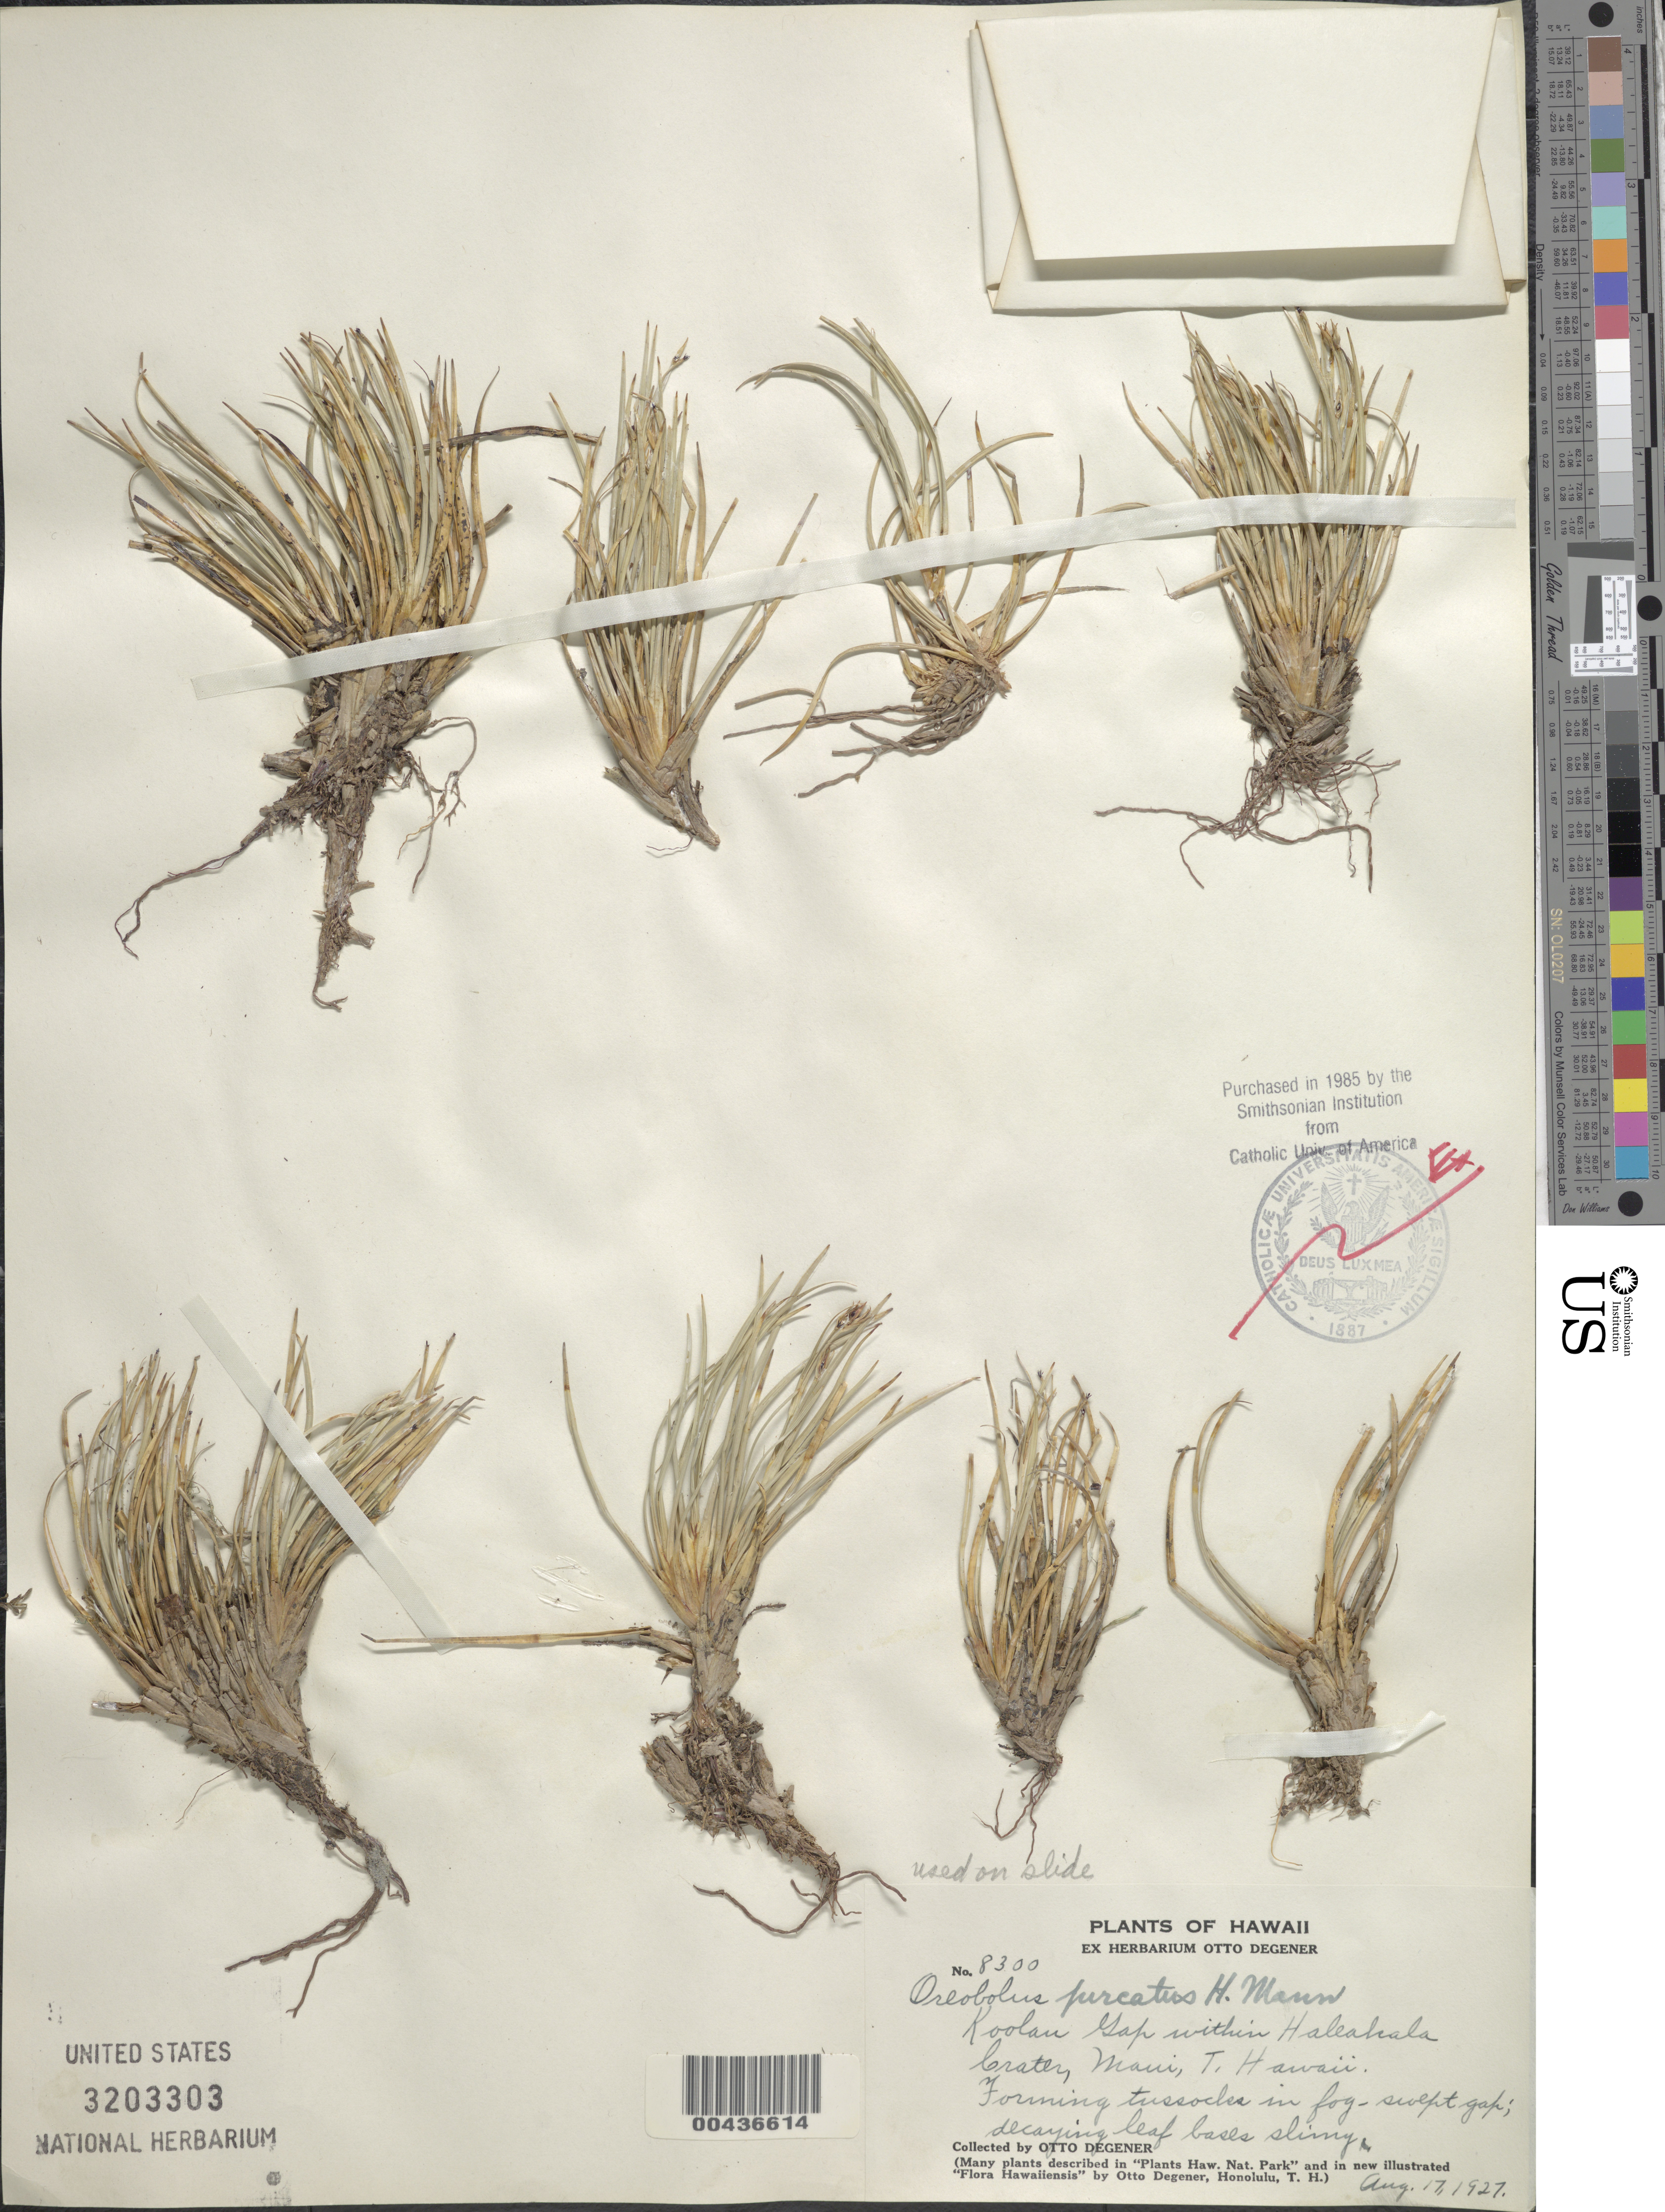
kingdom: Plantae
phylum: Tracheophyta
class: Liliopsida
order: Poales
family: Cyperaceae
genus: Oreobolus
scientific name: Oreobolus furcatus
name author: H. Mann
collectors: O. Degener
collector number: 8300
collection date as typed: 17 Aug 1927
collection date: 1927-08-17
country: United States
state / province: Hawaii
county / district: Maui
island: Maui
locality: Koolau Gap within Haleakala Crater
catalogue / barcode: US 3203303